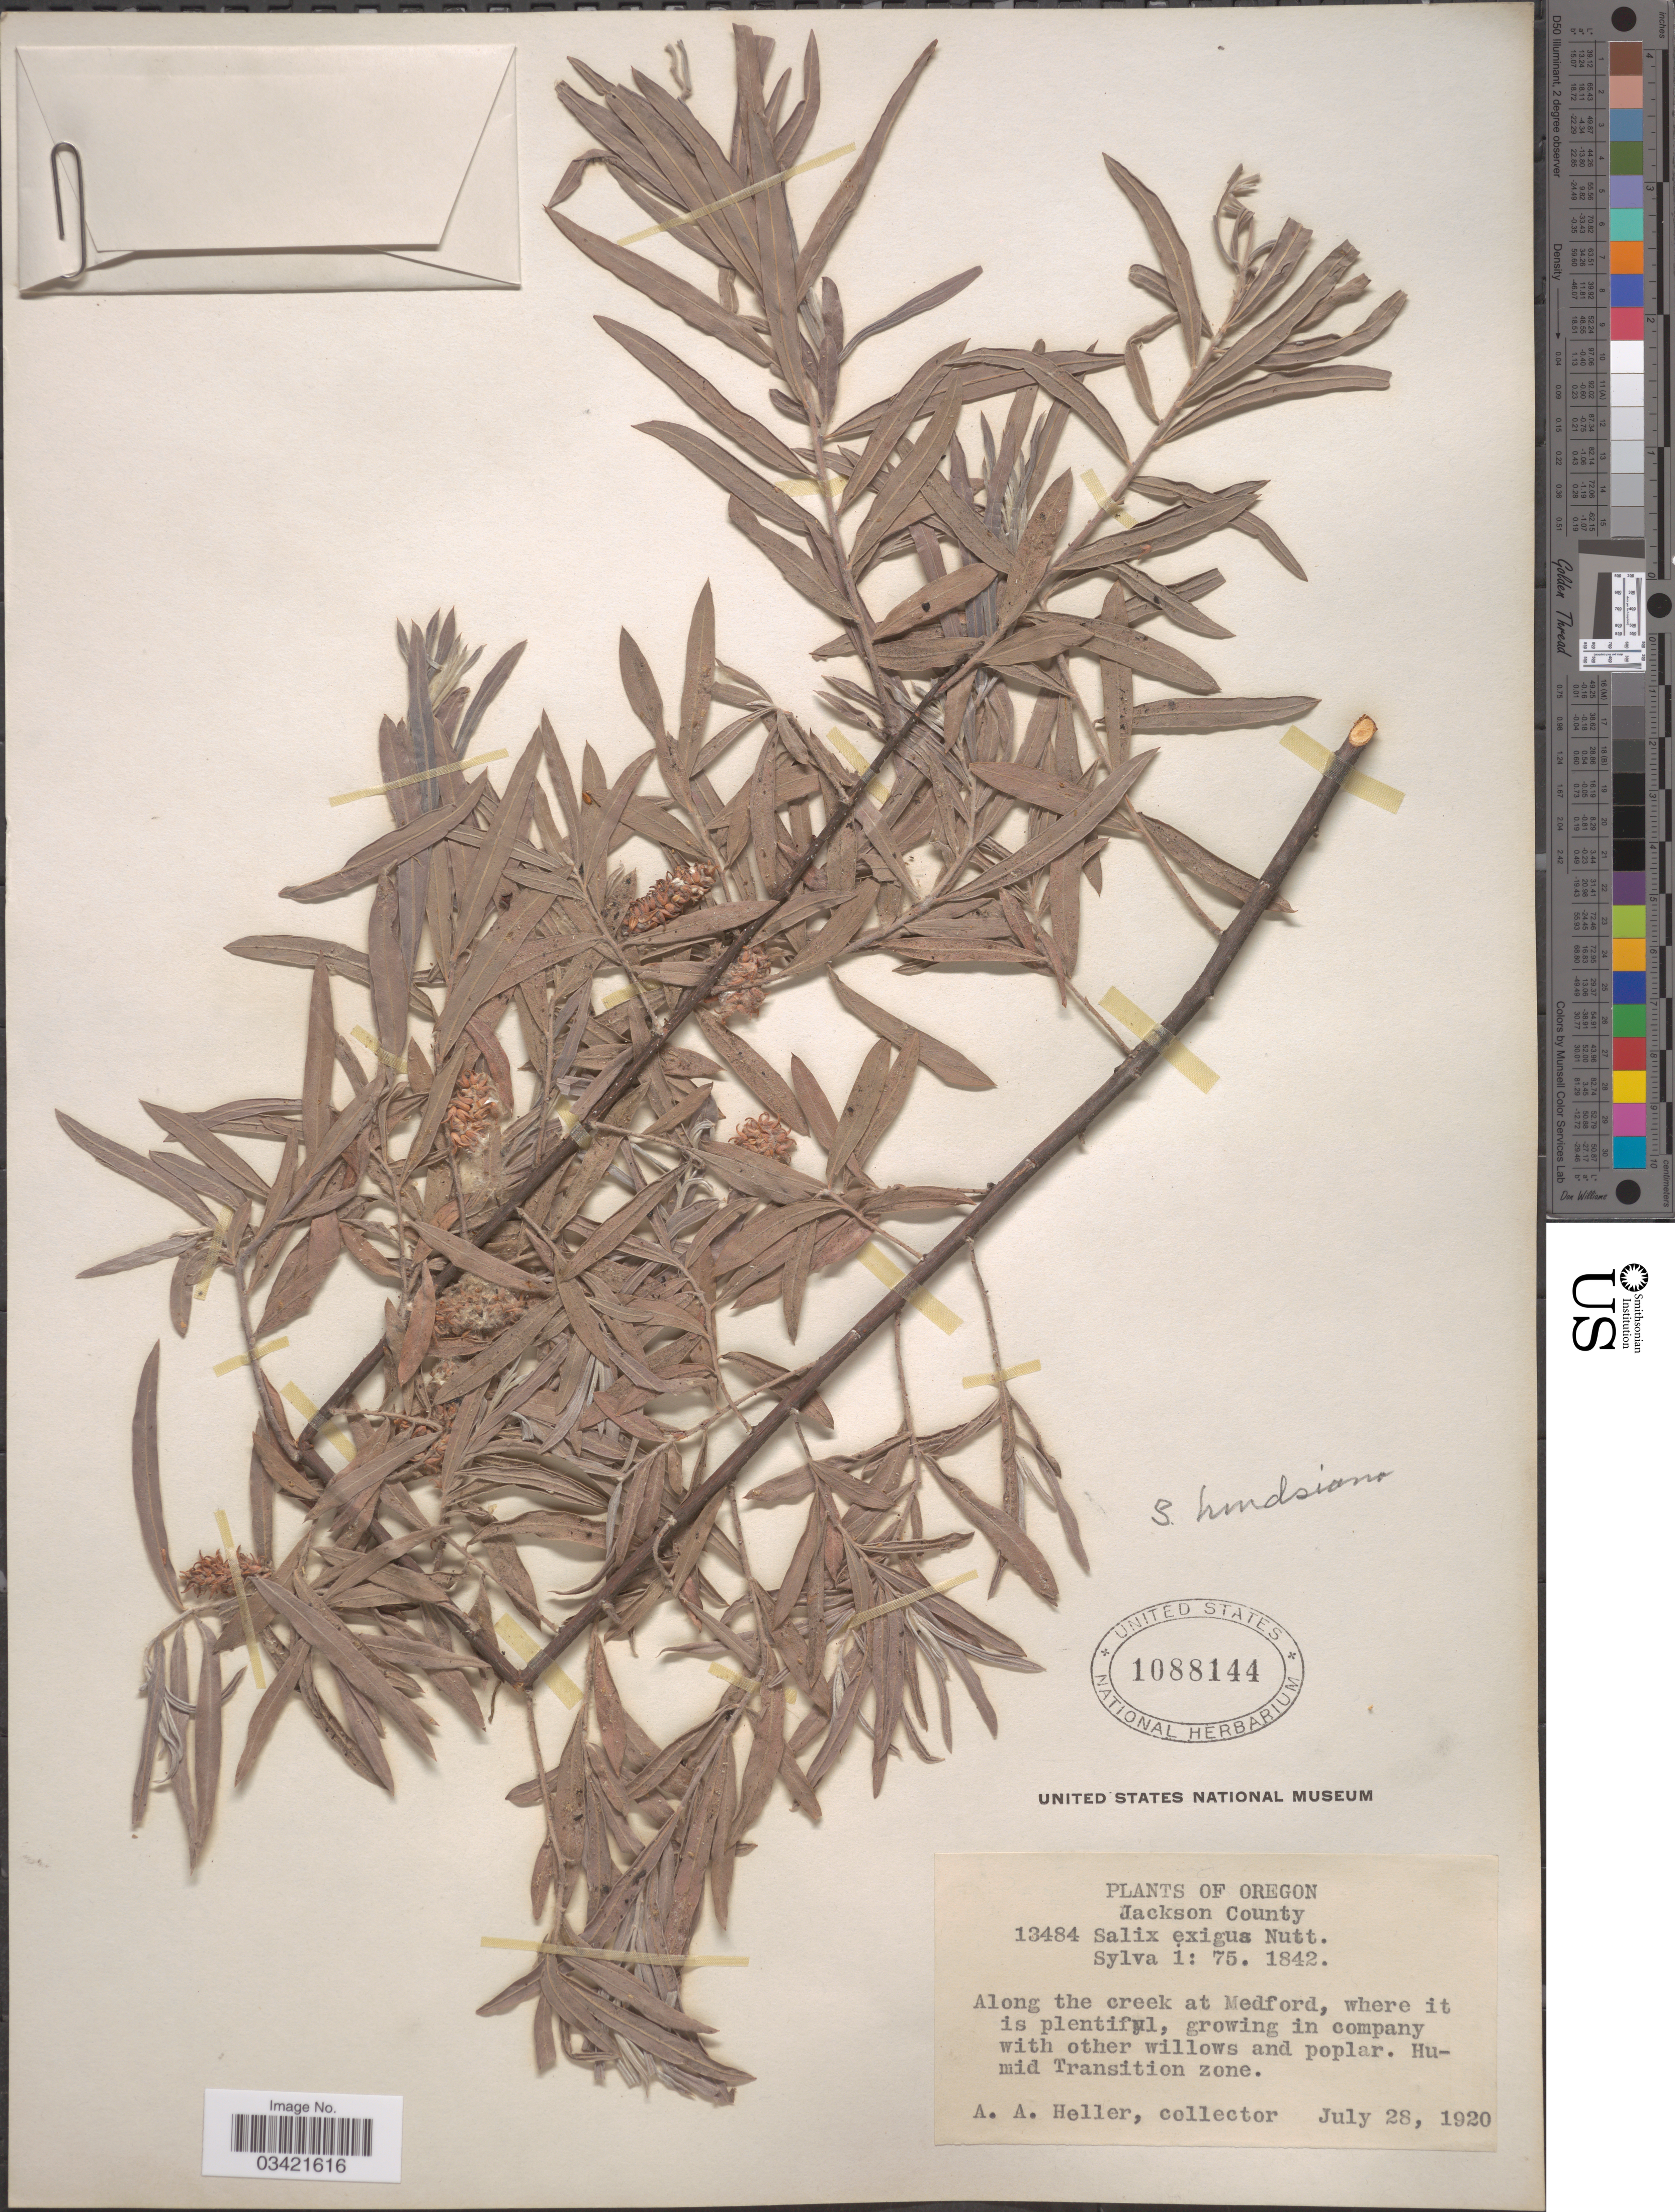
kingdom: Plantae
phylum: Tracheophyta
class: Magnoliopsida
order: Malpighiales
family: Salicaceae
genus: Salix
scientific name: Salix hindsiana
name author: Benth.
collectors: A. A. Heller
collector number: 13484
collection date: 1920-07-28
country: United States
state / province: Oregon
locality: Jackson County. Along the creek at Medford. Humid Transition zone.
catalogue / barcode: US 1088144